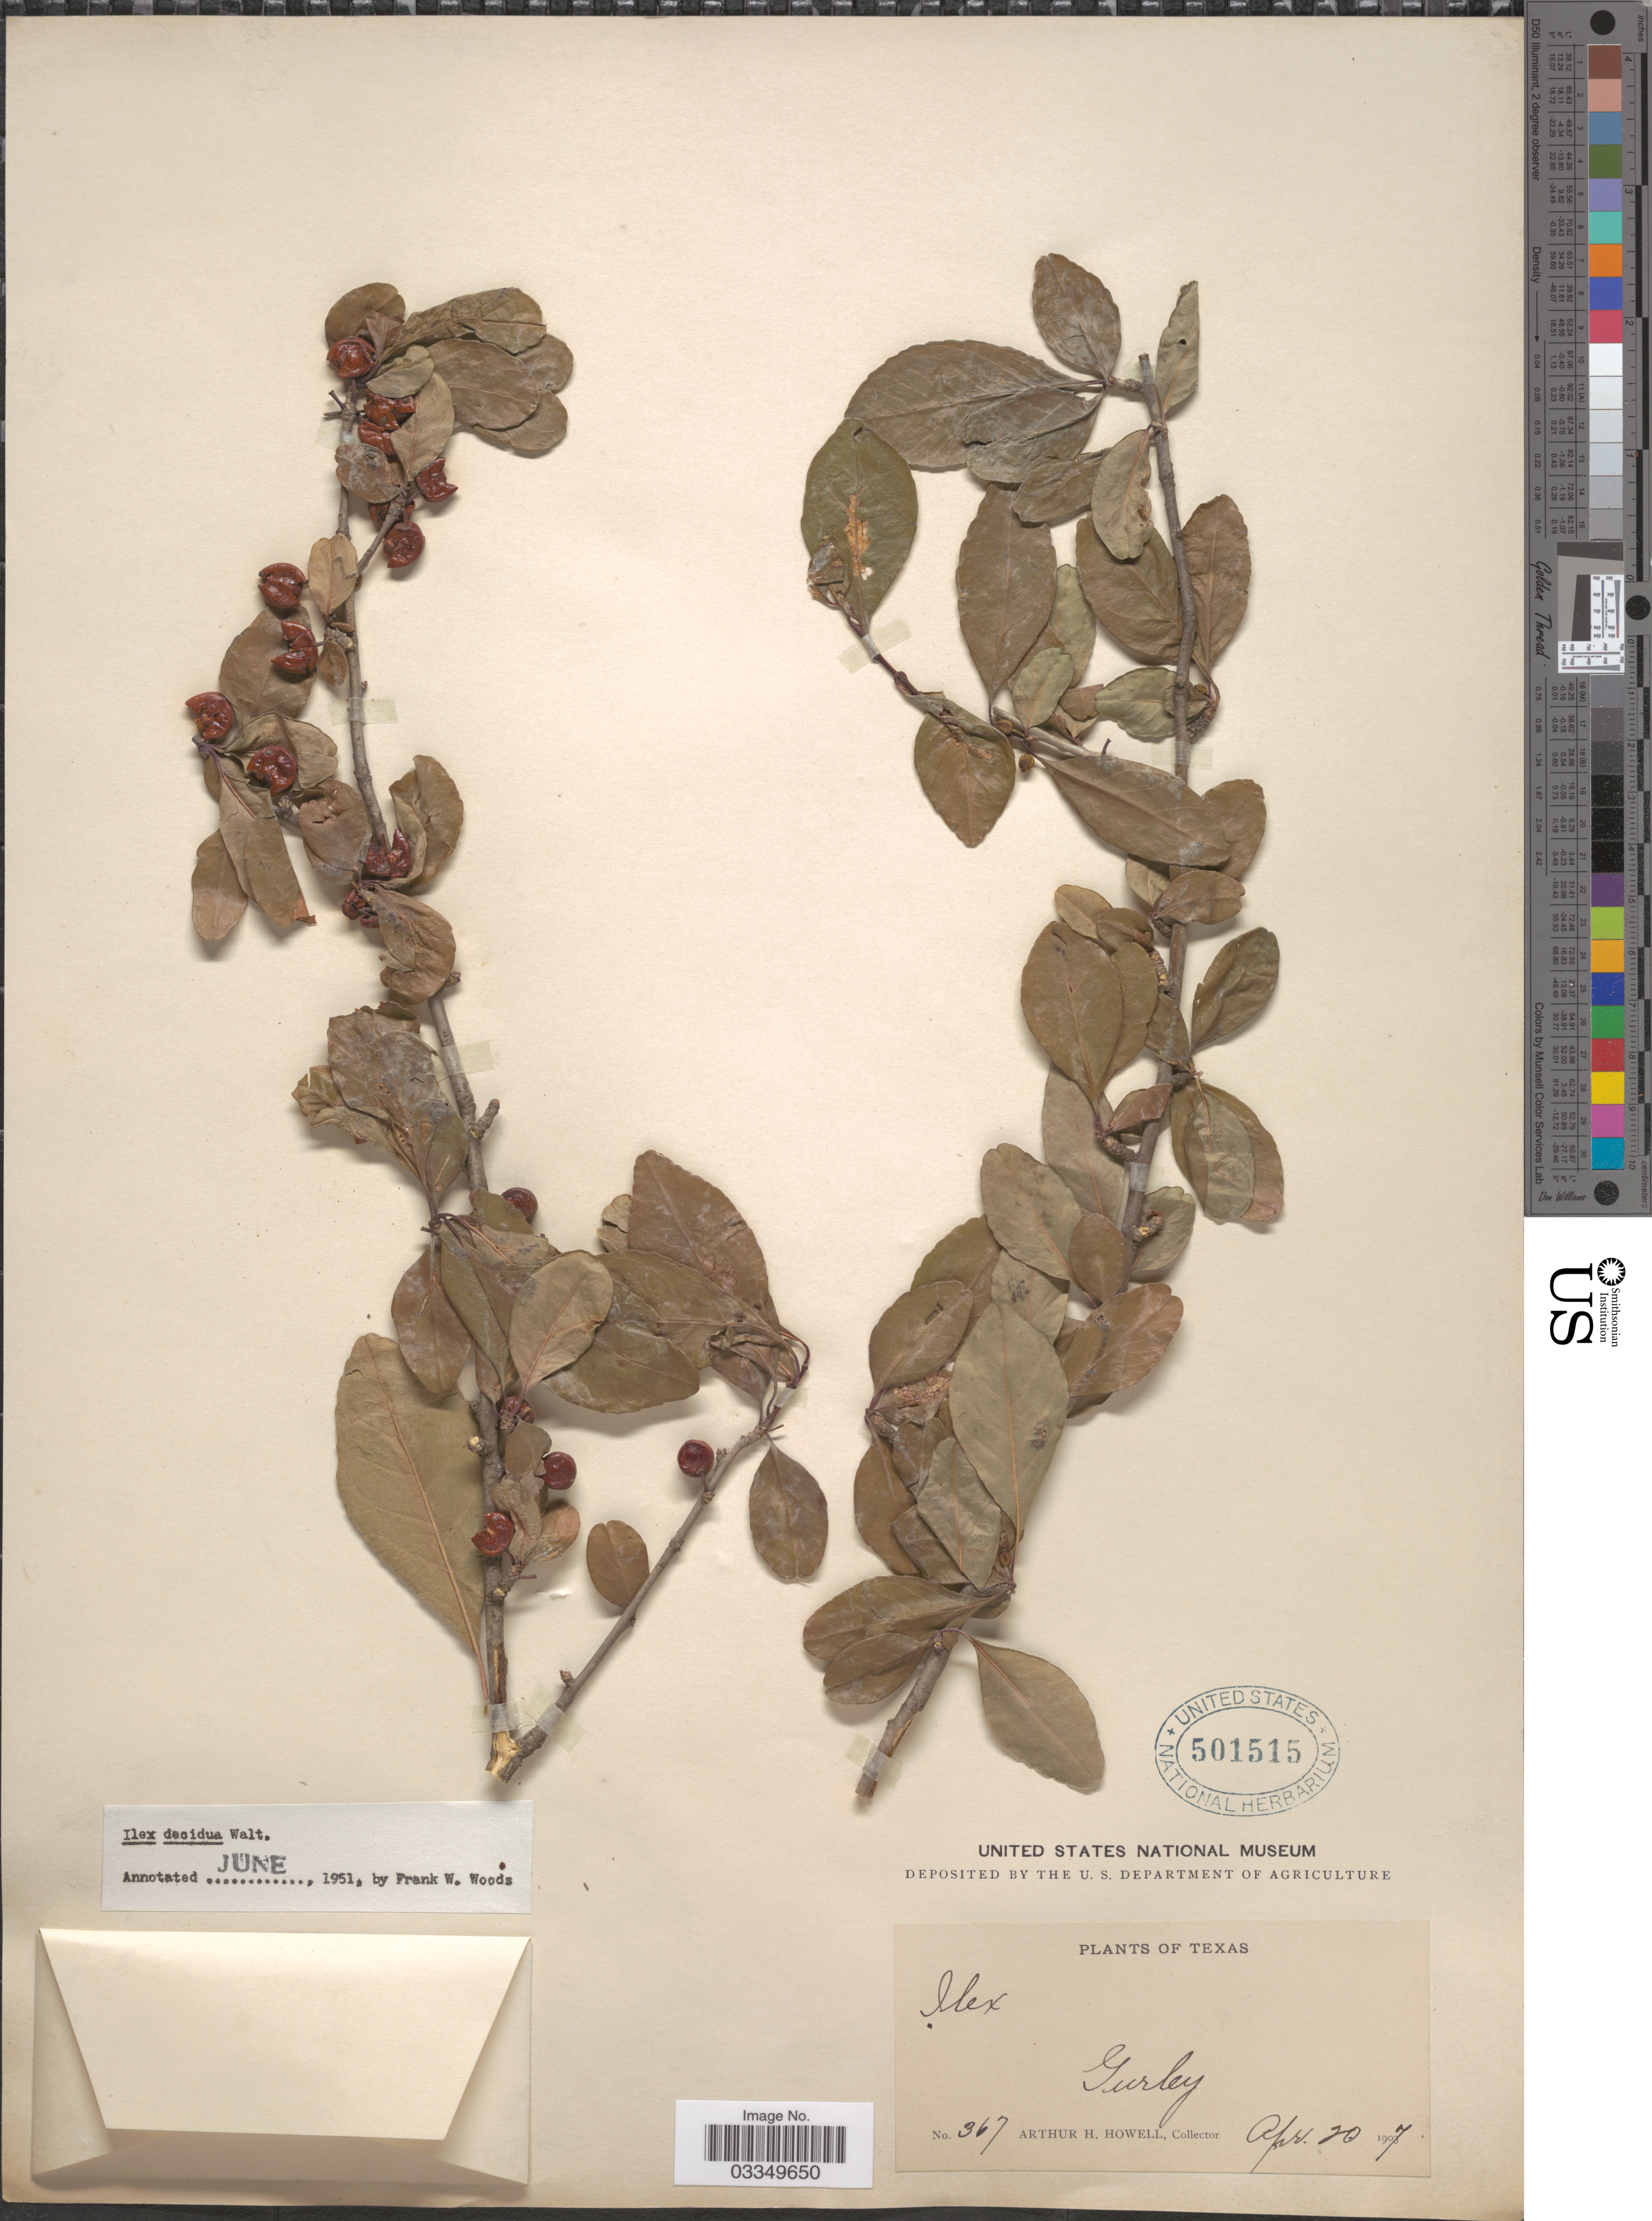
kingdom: Plantae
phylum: Tracheophyta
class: Magnoliopsida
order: Aquifoliales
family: Aquifoliaceae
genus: Ilex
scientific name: Ilex decidua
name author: Walter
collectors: A. Howell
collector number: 367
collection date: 1907-04-20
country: United States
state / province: Texas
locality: Gurley.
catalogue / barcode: US 501515